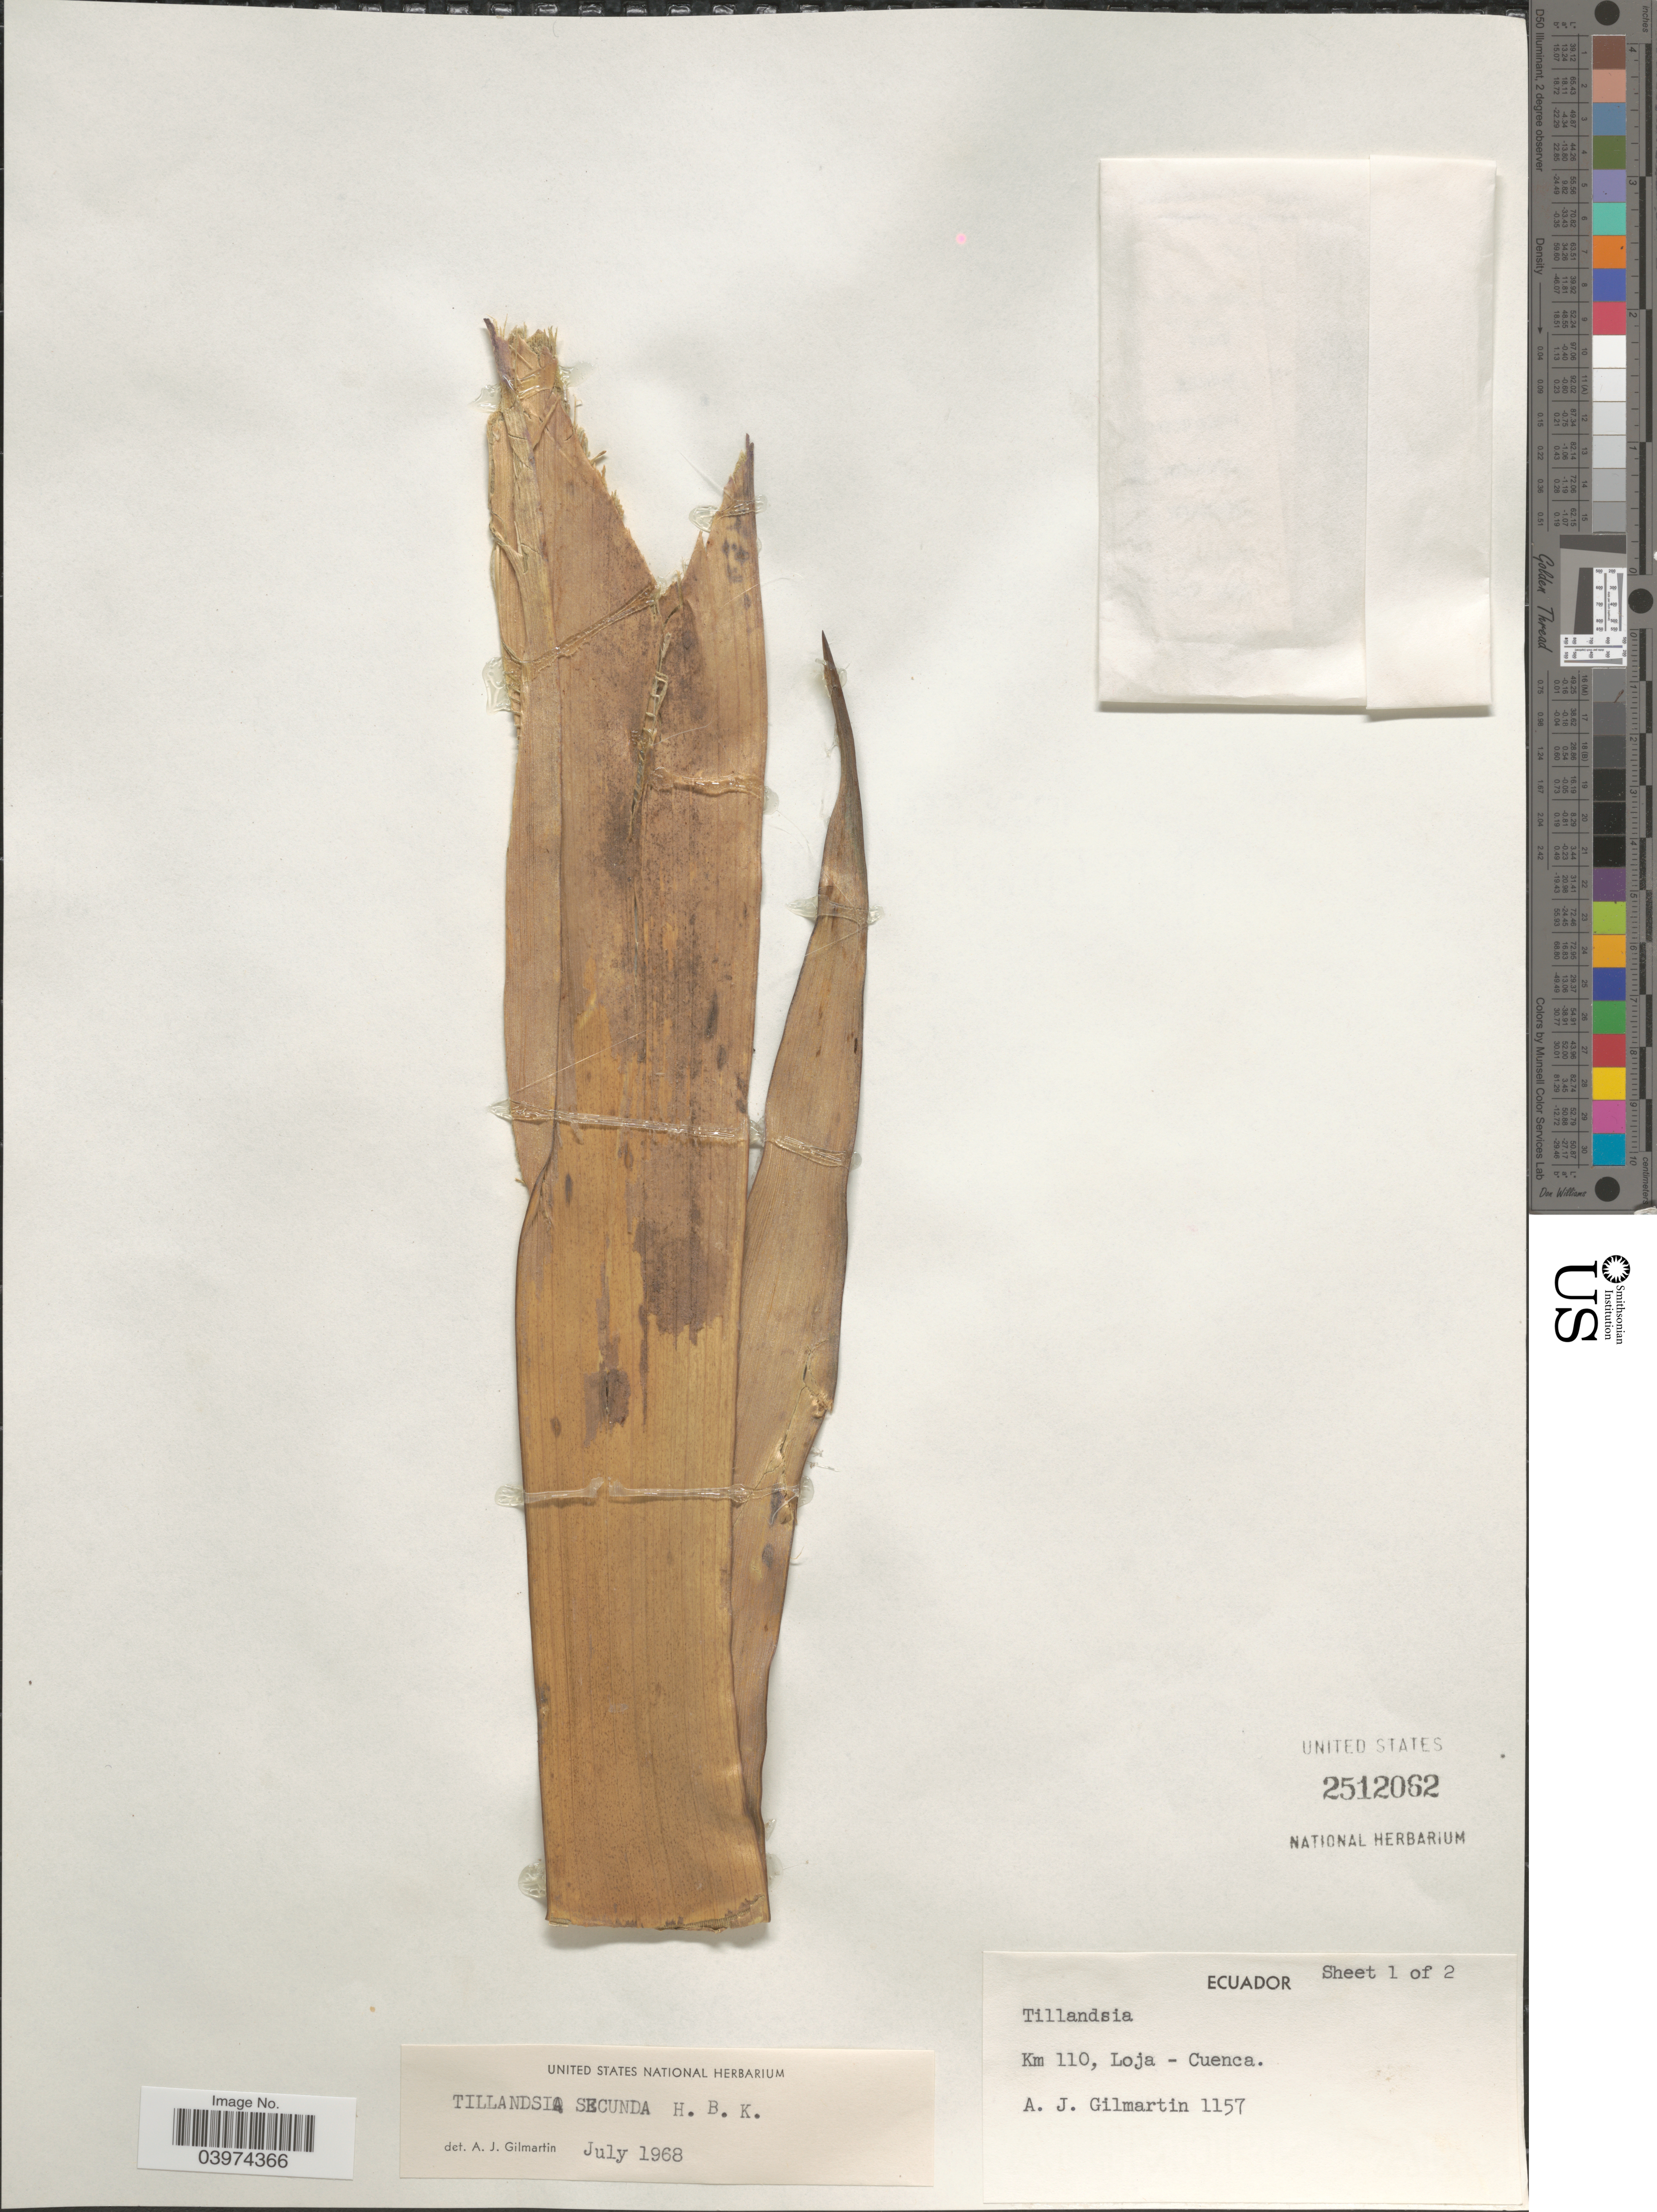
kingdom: Plantae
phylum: Tracheophyta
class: Liliopsida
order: Poales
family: Bromeliaceae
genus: Tillandsia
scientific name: Tillandsia secunda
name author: Kunth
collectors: A. J. Gilmartin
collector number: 1157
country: Ecuador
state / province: Loja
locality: Km 110, Loja - Cuenca.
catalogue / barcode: US 2512062